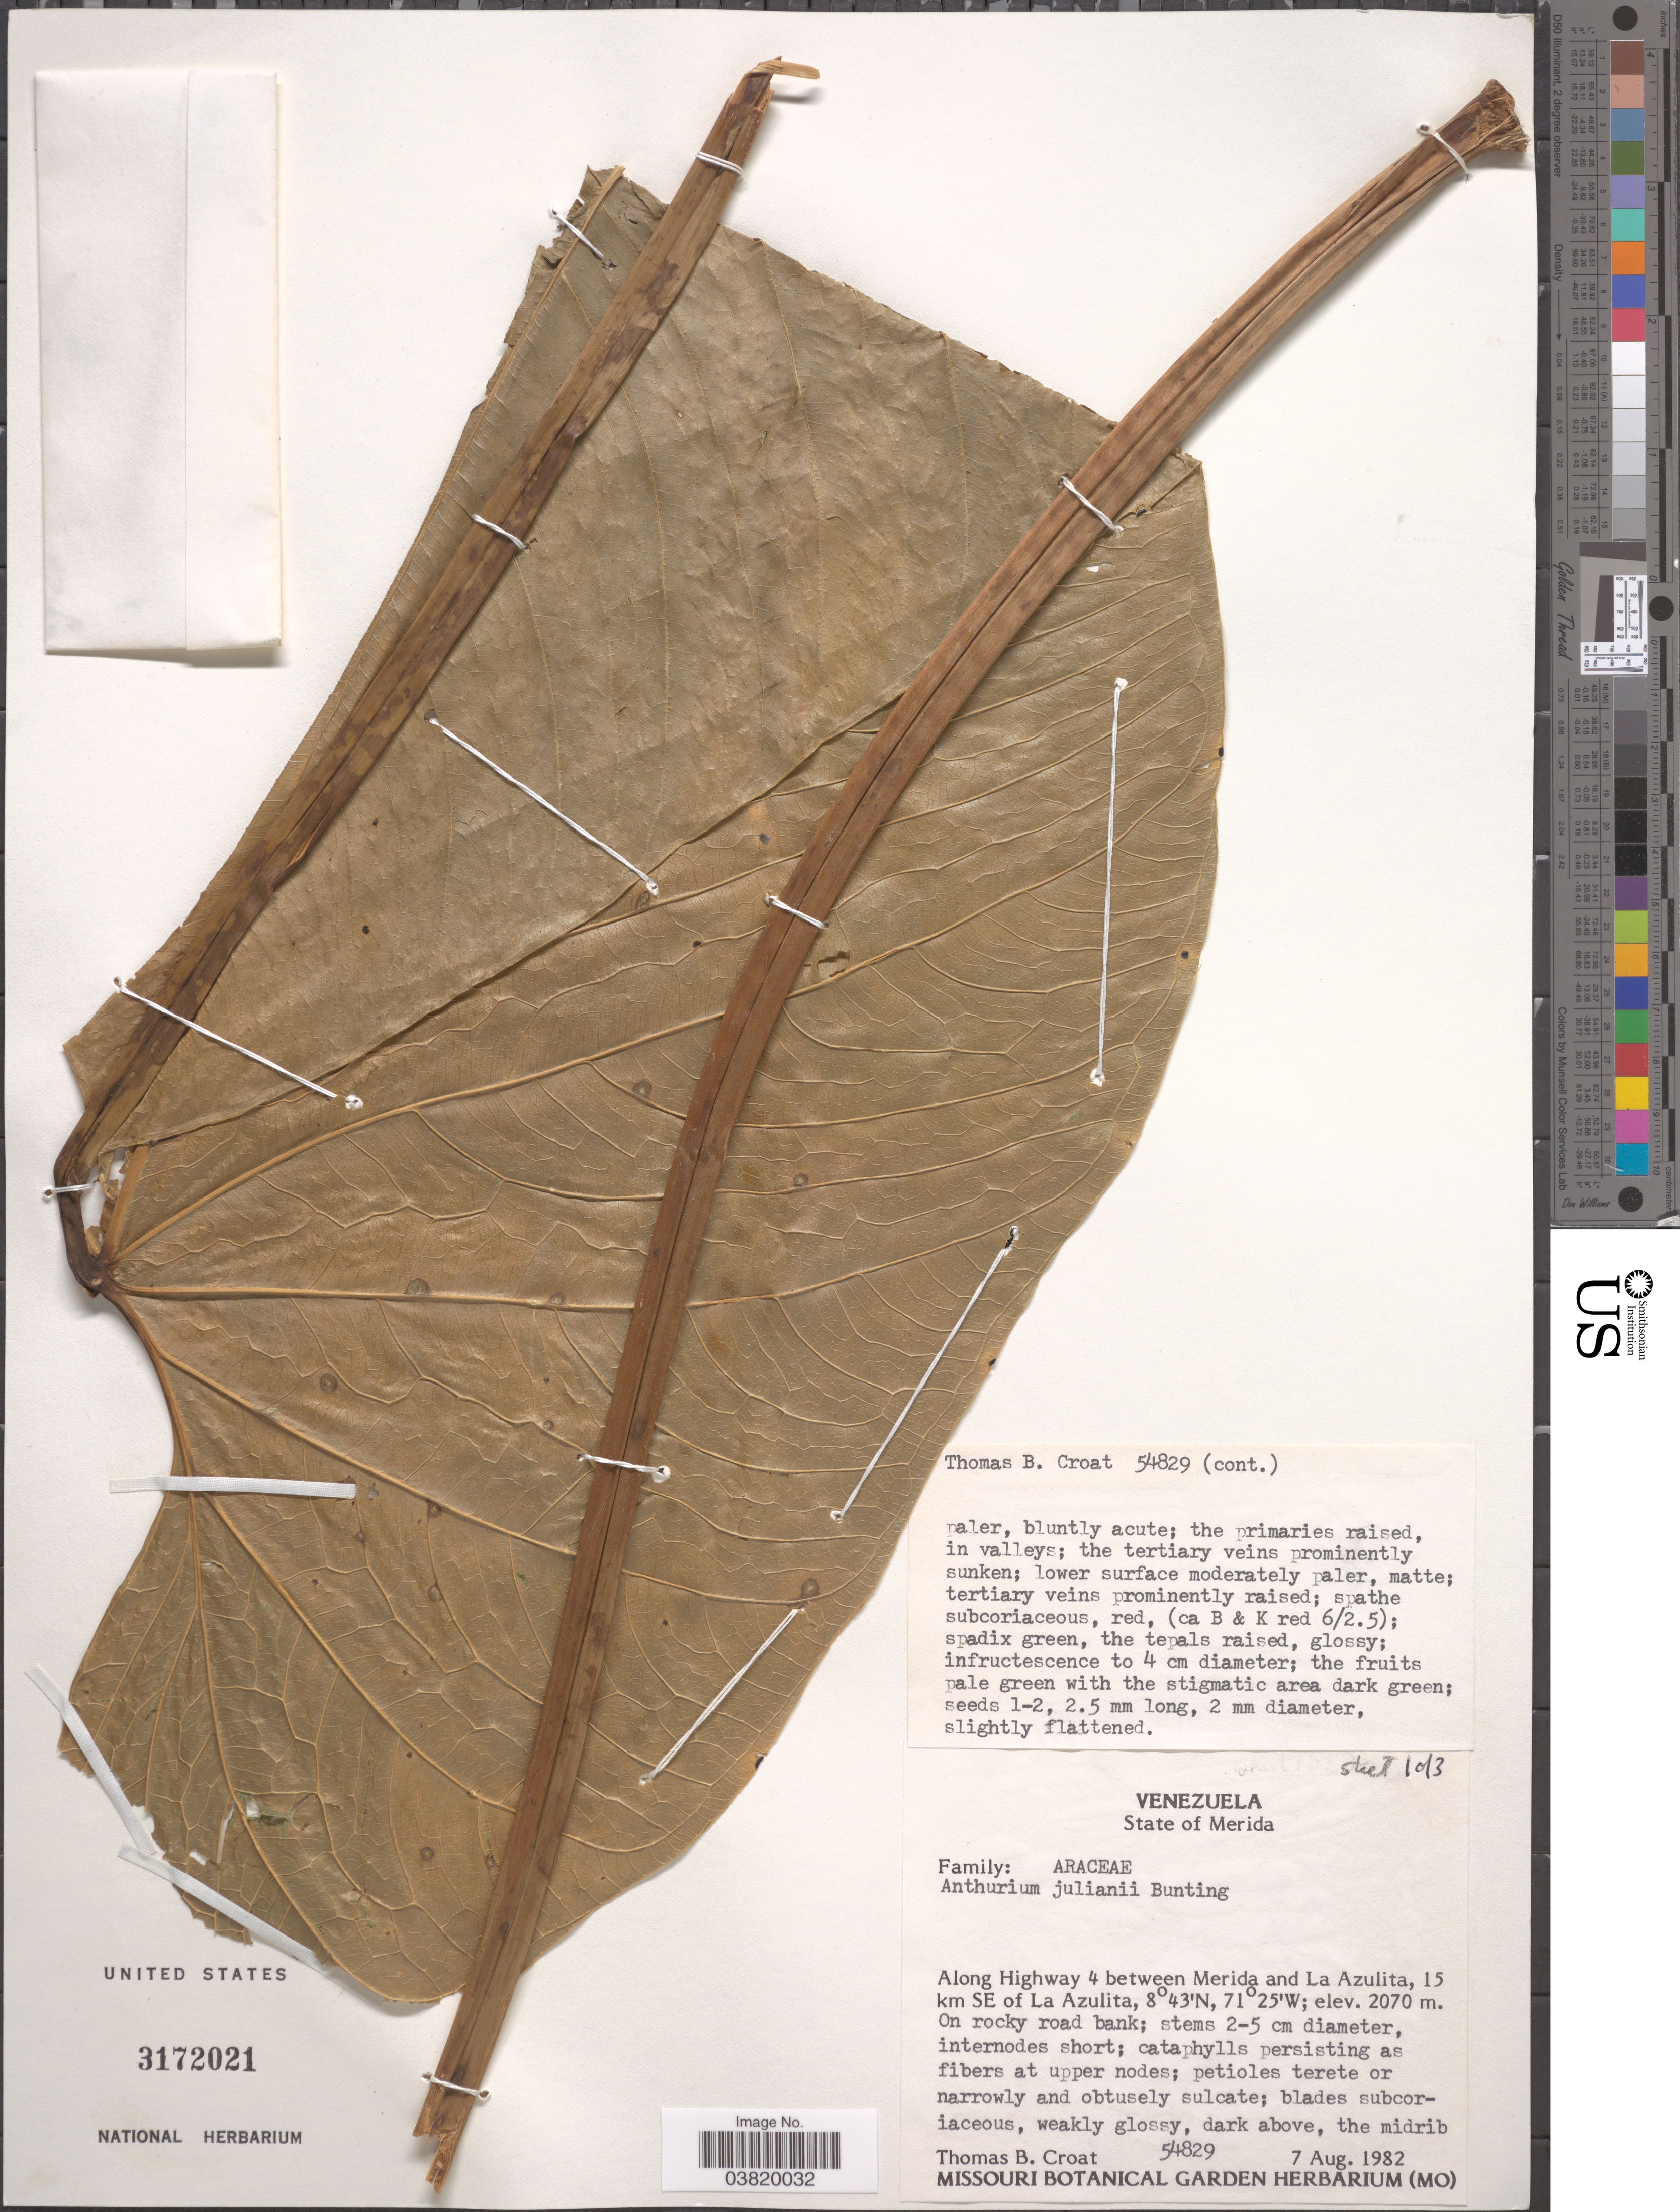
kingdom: Plantae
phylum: Tracheophyta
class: Liliopsida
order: Alismatales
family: Araceae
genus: Anthurium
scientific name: Anthurium julianii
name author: G.S. Bunting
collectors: T. B. Croat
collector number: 54829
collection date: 1982-08-07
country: Venezuela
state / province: Merida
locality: Along Highway 4 between Merida and La Azulita, 15 km SE of La Azulita.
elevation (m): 2070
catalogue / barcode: US 3172021